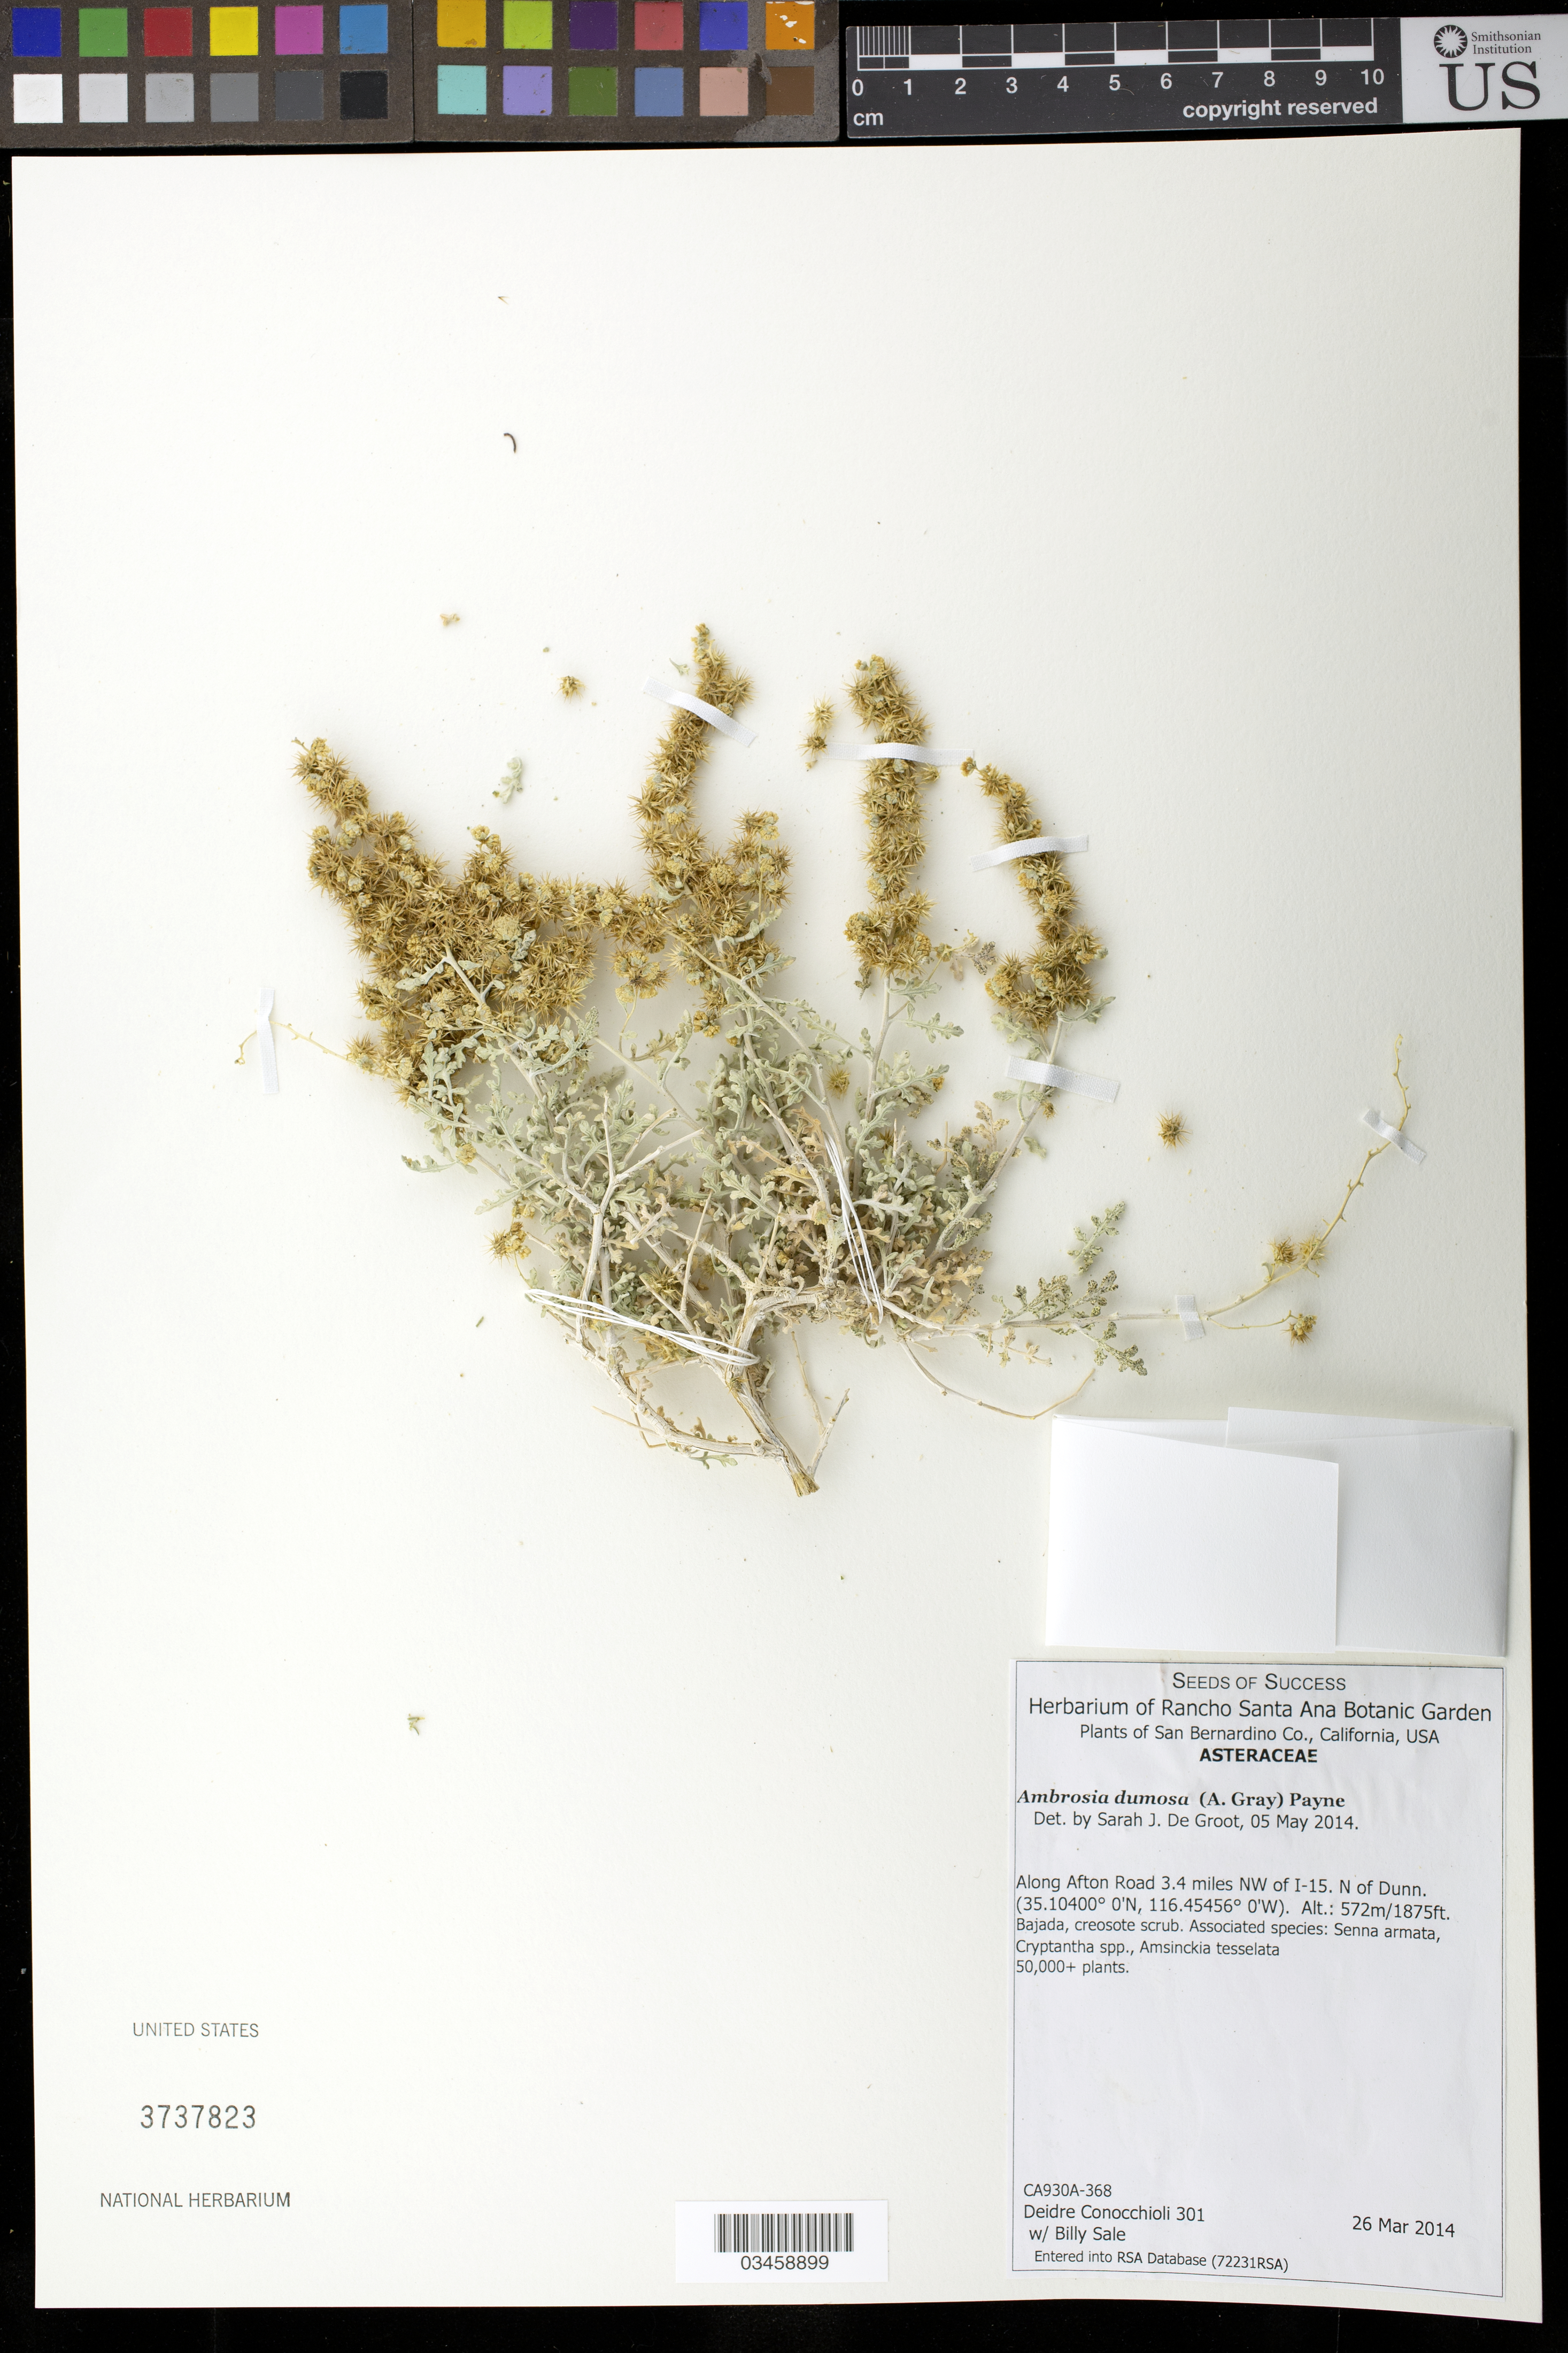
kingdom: Plantae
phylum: Tracheophyta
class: Magnoliopsida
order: Asterales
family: Asteraceae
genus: Ambrosia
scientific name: Ambrosia dumosa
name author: (A. Gray) W.W.Payne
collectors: D. Conocchioli & K. Sale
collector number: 301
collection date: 2014-03-26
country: United States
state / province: California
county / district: San Bernardino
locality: Along Afton Road 3.4 mi. NW of I-15, N of Dunn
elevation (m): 572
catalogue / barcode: US 3737823